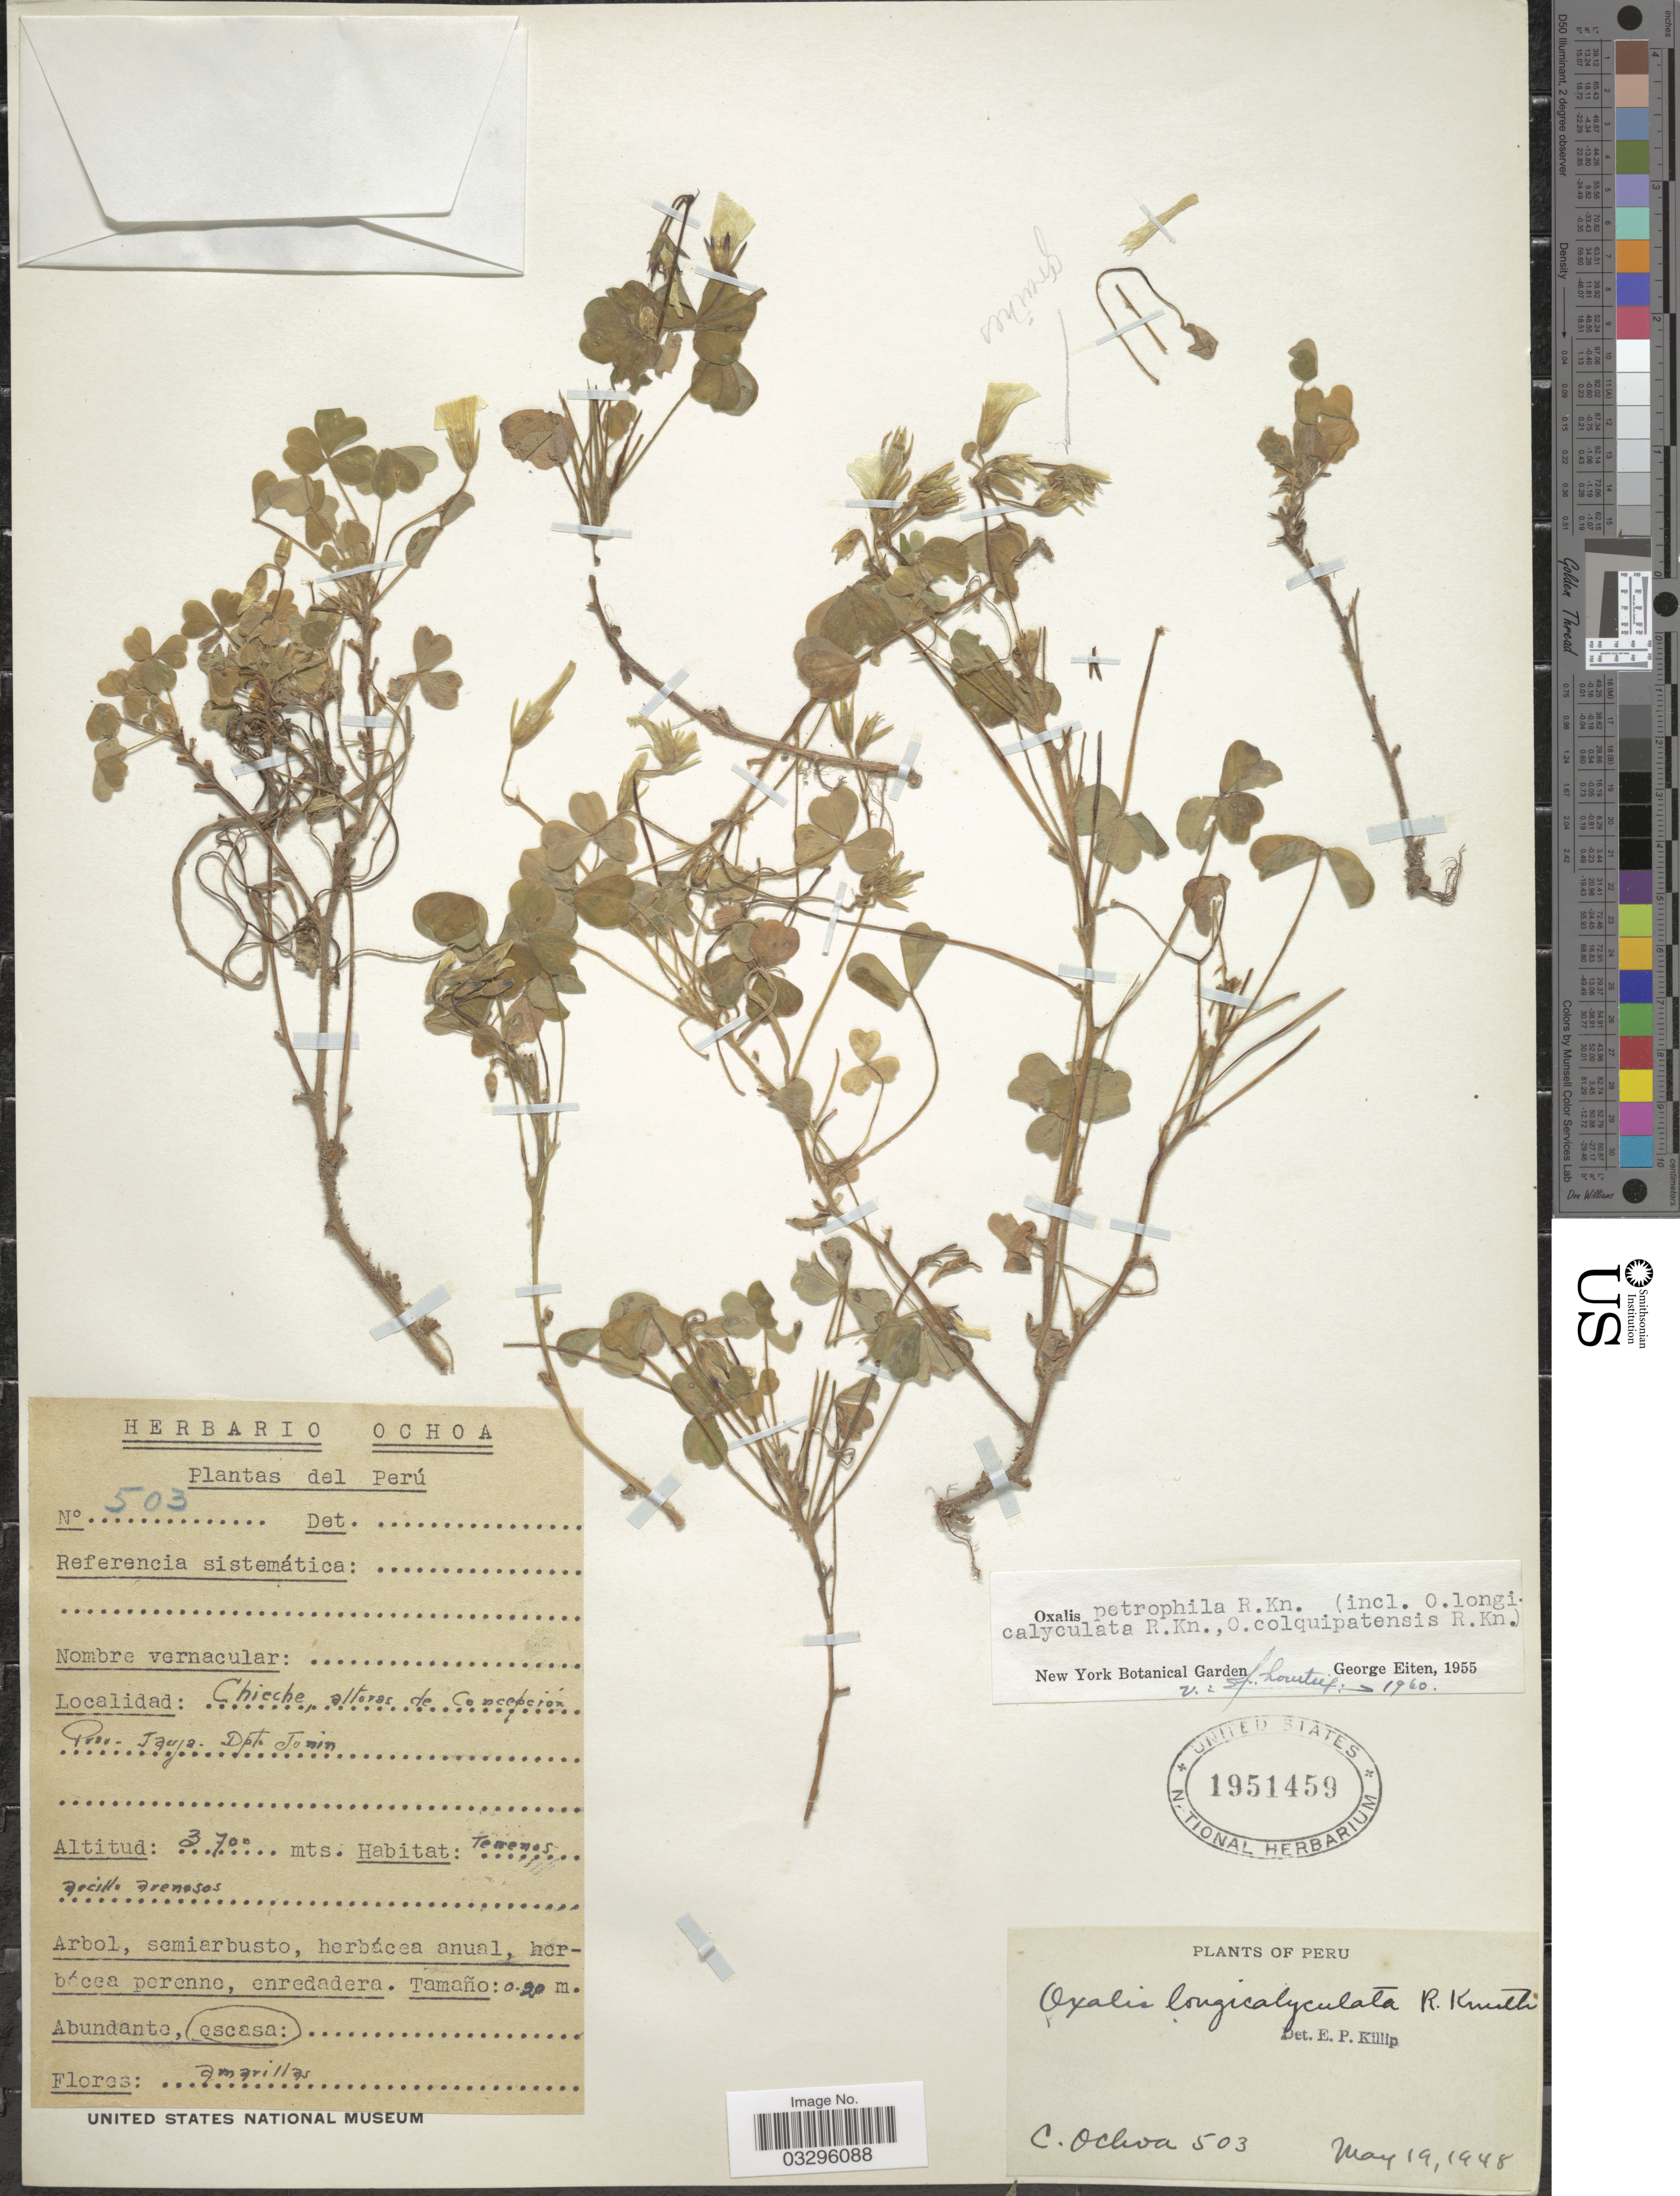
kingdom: Plantae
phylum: Tracheophyta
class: Magnoliopsida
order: Oxalidales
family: Oxalidaceae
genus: Oxalis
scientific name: Oxalis petrophila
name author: R. Knuth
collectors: C. Ochoa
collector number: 503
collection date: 1948-05-19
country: Peru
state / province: Junín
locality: Chicche, alturas de Concepción. Prov. Jauja-Dpto. Junin.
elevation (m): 3700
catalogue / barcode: US 1951459